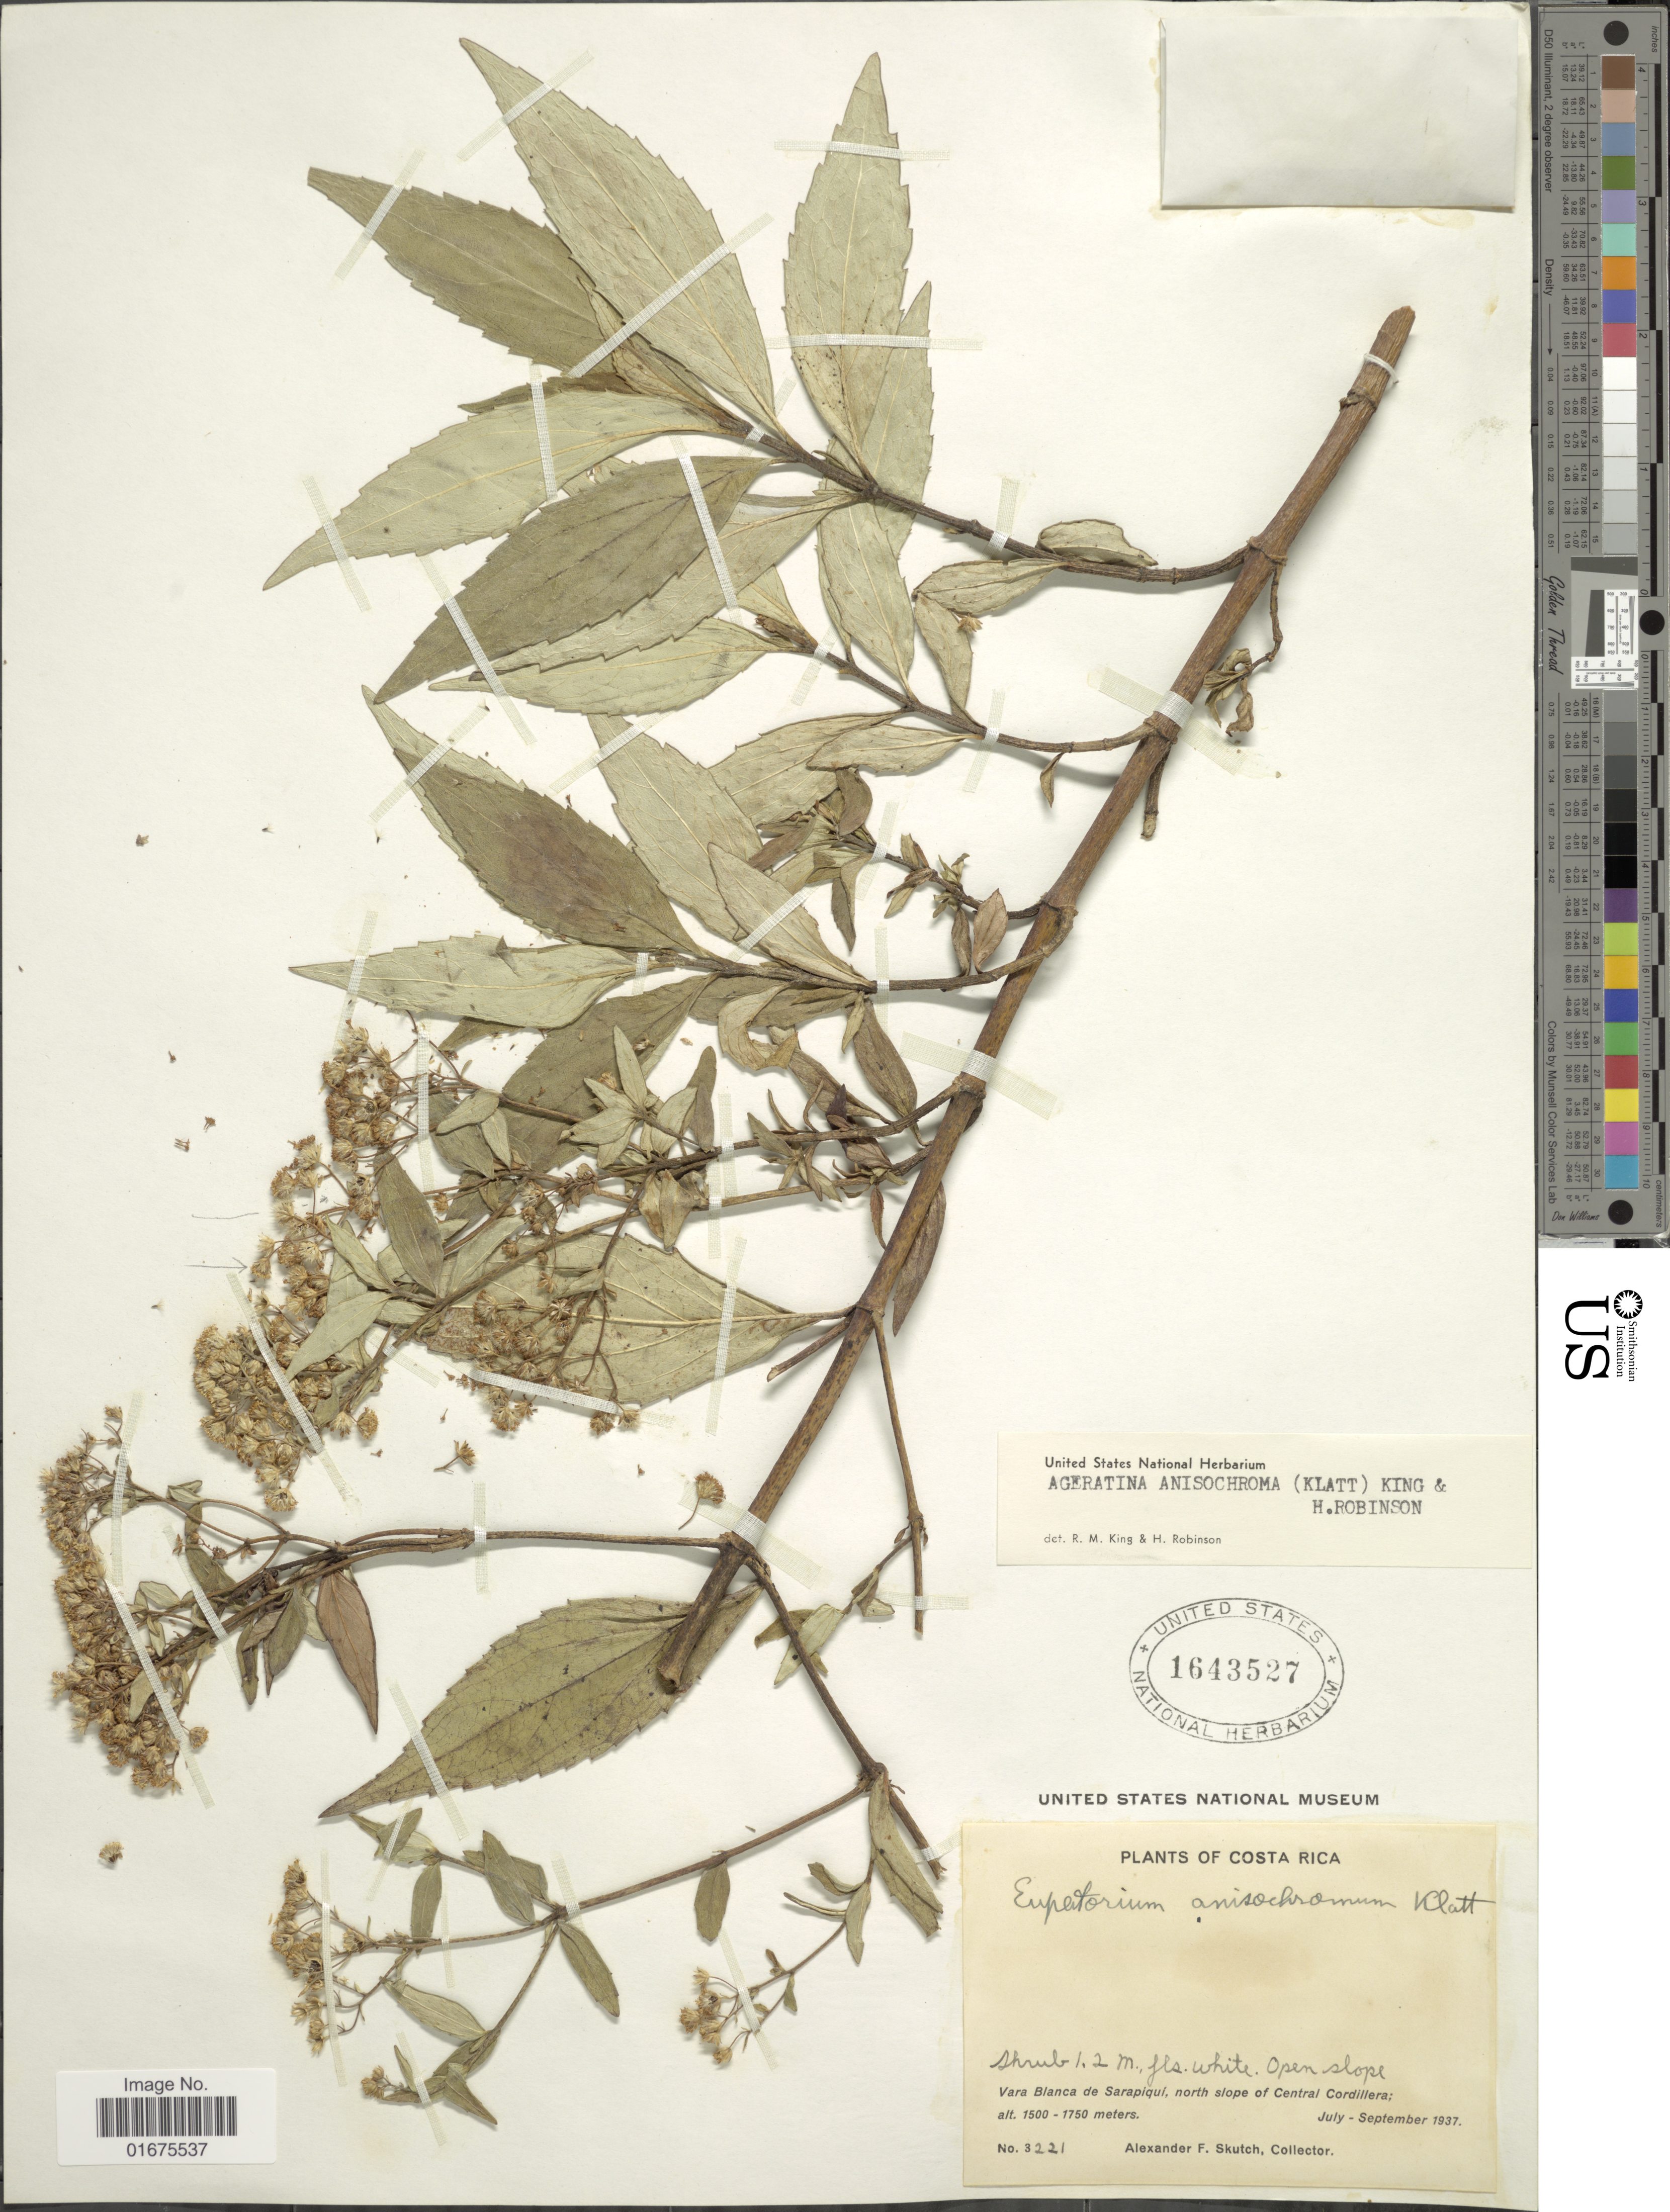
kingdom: Plantae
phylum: Tracheophyta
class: Magnoliopsida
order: Asterales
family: Asteraceae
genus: Ageratina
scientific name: Ageratina anisochroma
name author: (Klatt) R.M. King & H. Rob.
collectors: A. F. Skutch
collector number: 3221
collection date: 1937-07/1937-09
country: Costa Rica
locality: Vara Blanca de Sarapiqui, north slope of Central Cordillera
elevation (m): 1500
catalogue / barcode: US 1643527